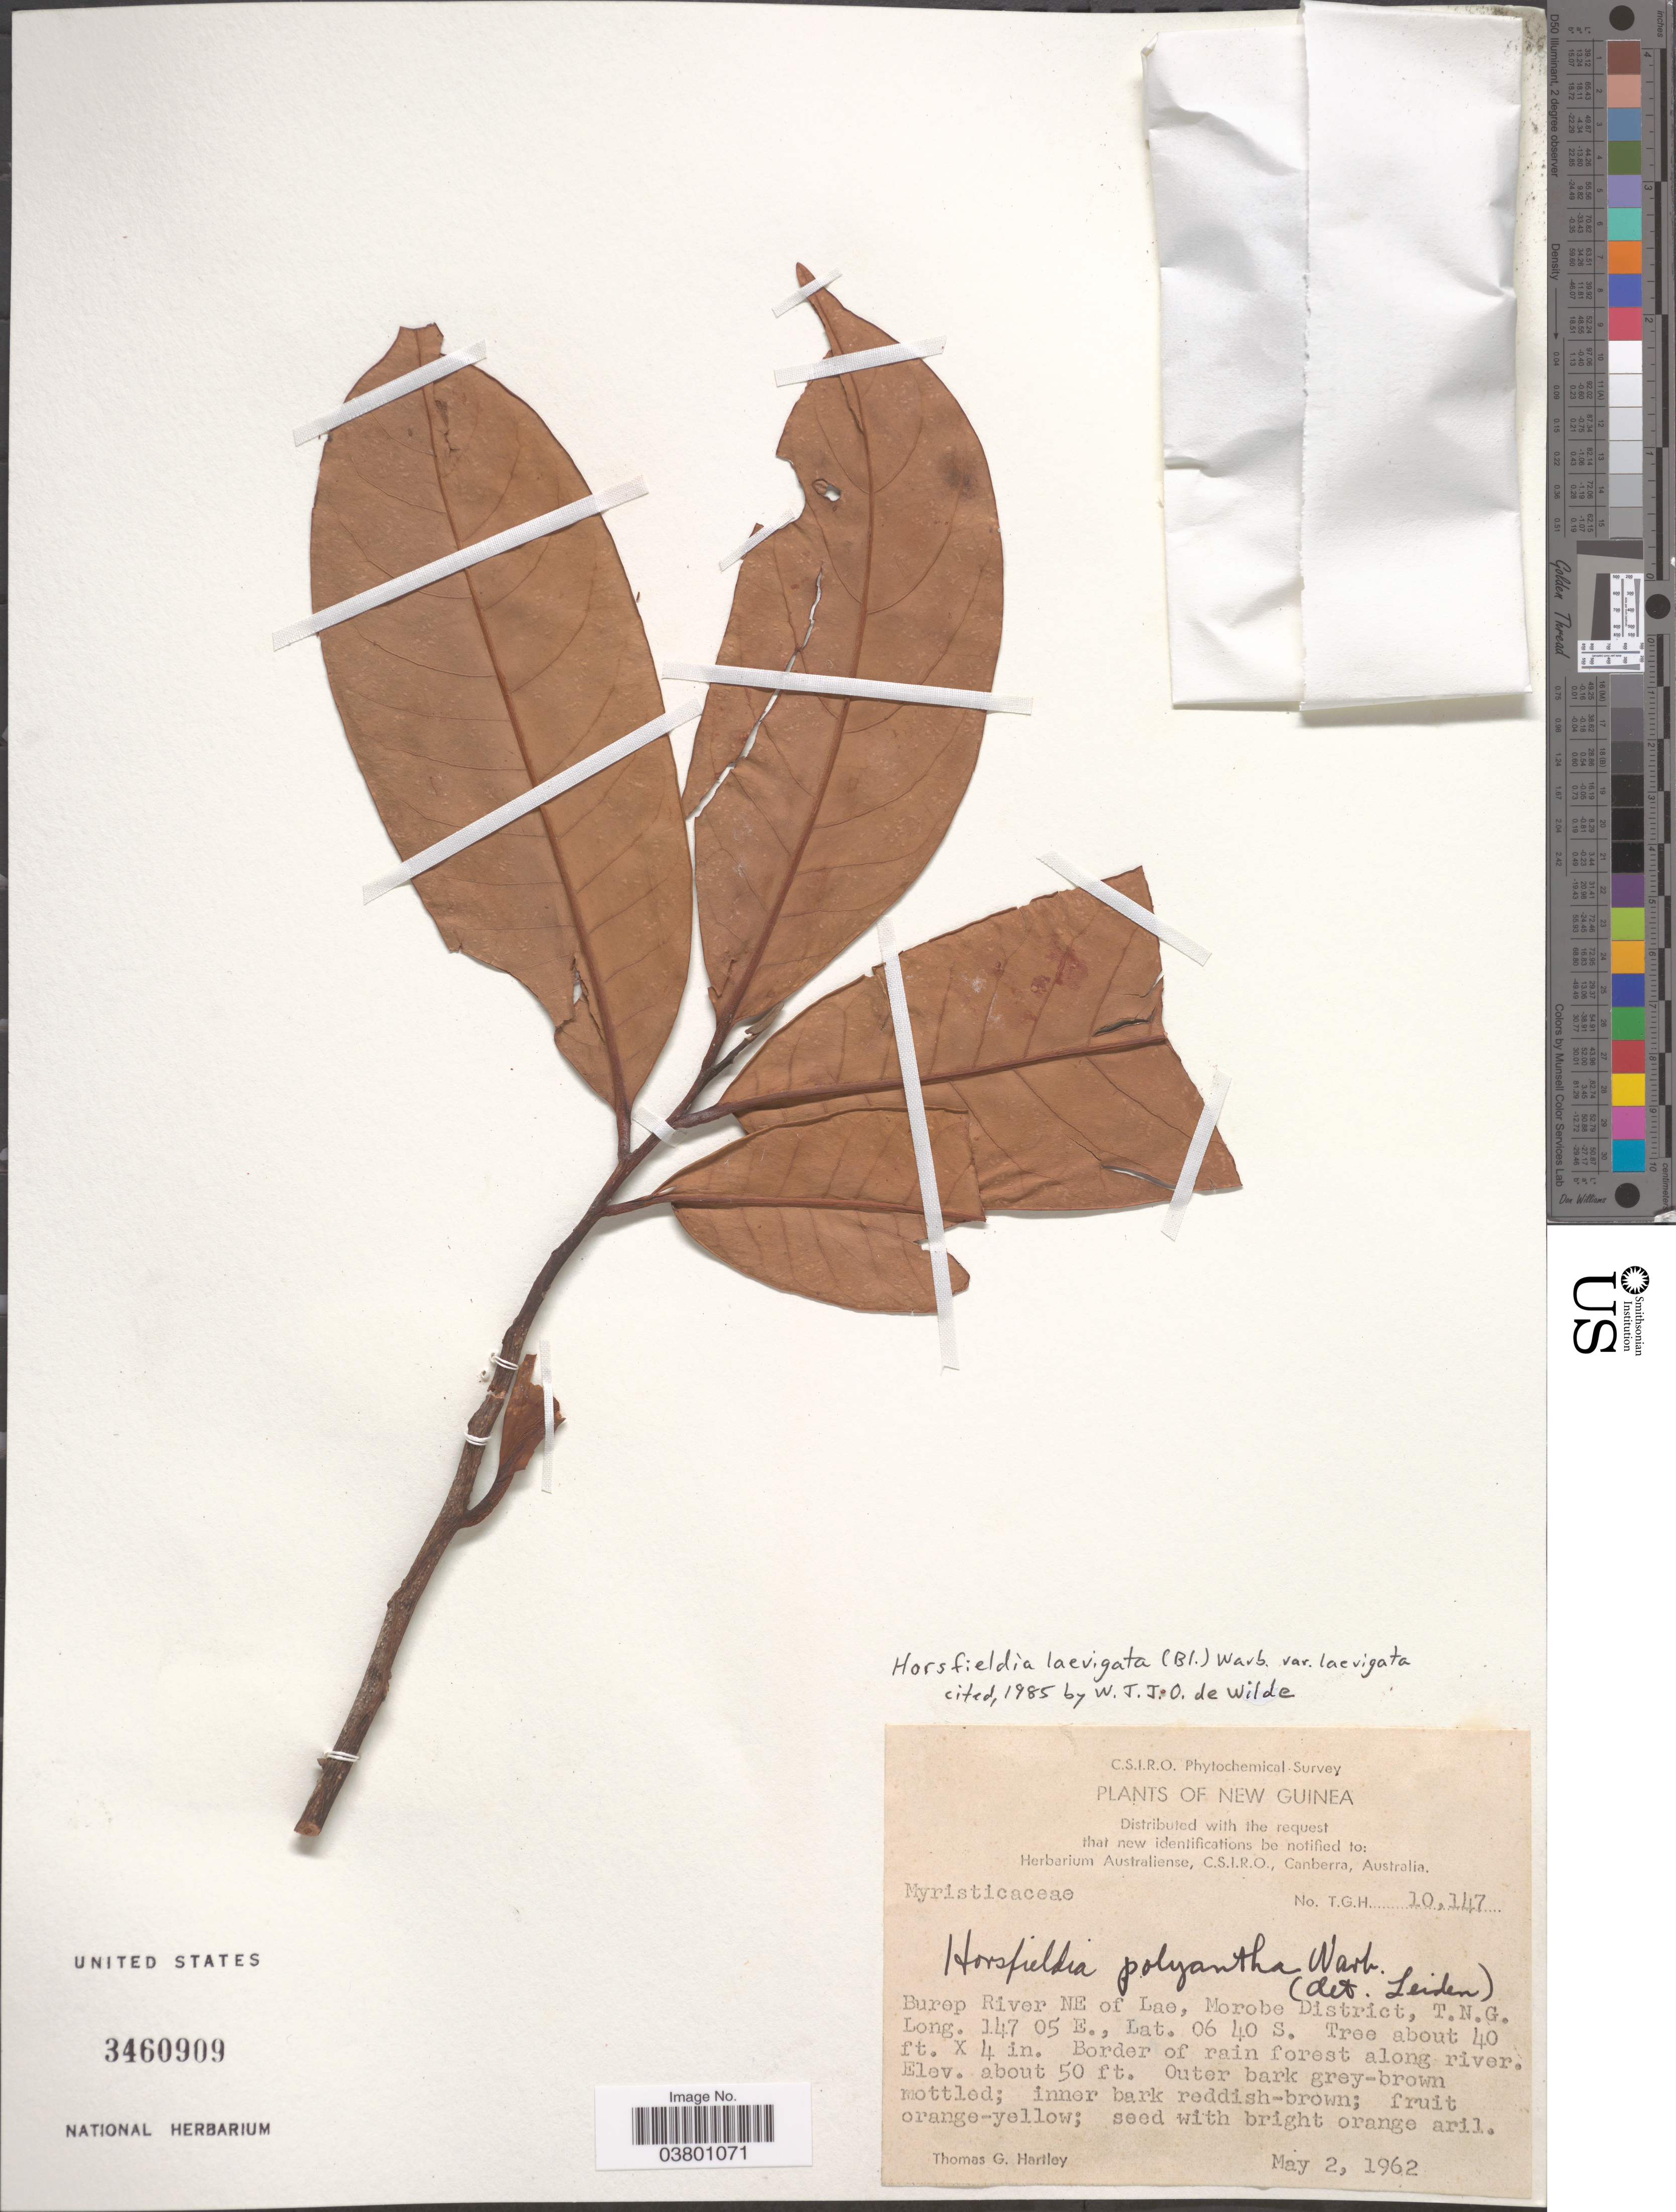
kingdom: Plantae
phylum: Tracheophyta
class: Magnoliopsida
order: Magnoliales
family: Myristicaceae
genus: Horsfieldia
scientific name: Horsfieldia laevigata var. laevigata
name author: (Blume) Warb.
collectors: T. G. Hartley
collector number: T.G.H. 10147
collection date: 1962-05-02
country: Papua New Guinea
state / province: Morobe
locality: New Guinea. Burep River NE of Lae, Morobe District, T.N.G.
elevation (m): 15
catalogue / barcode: US 3460909